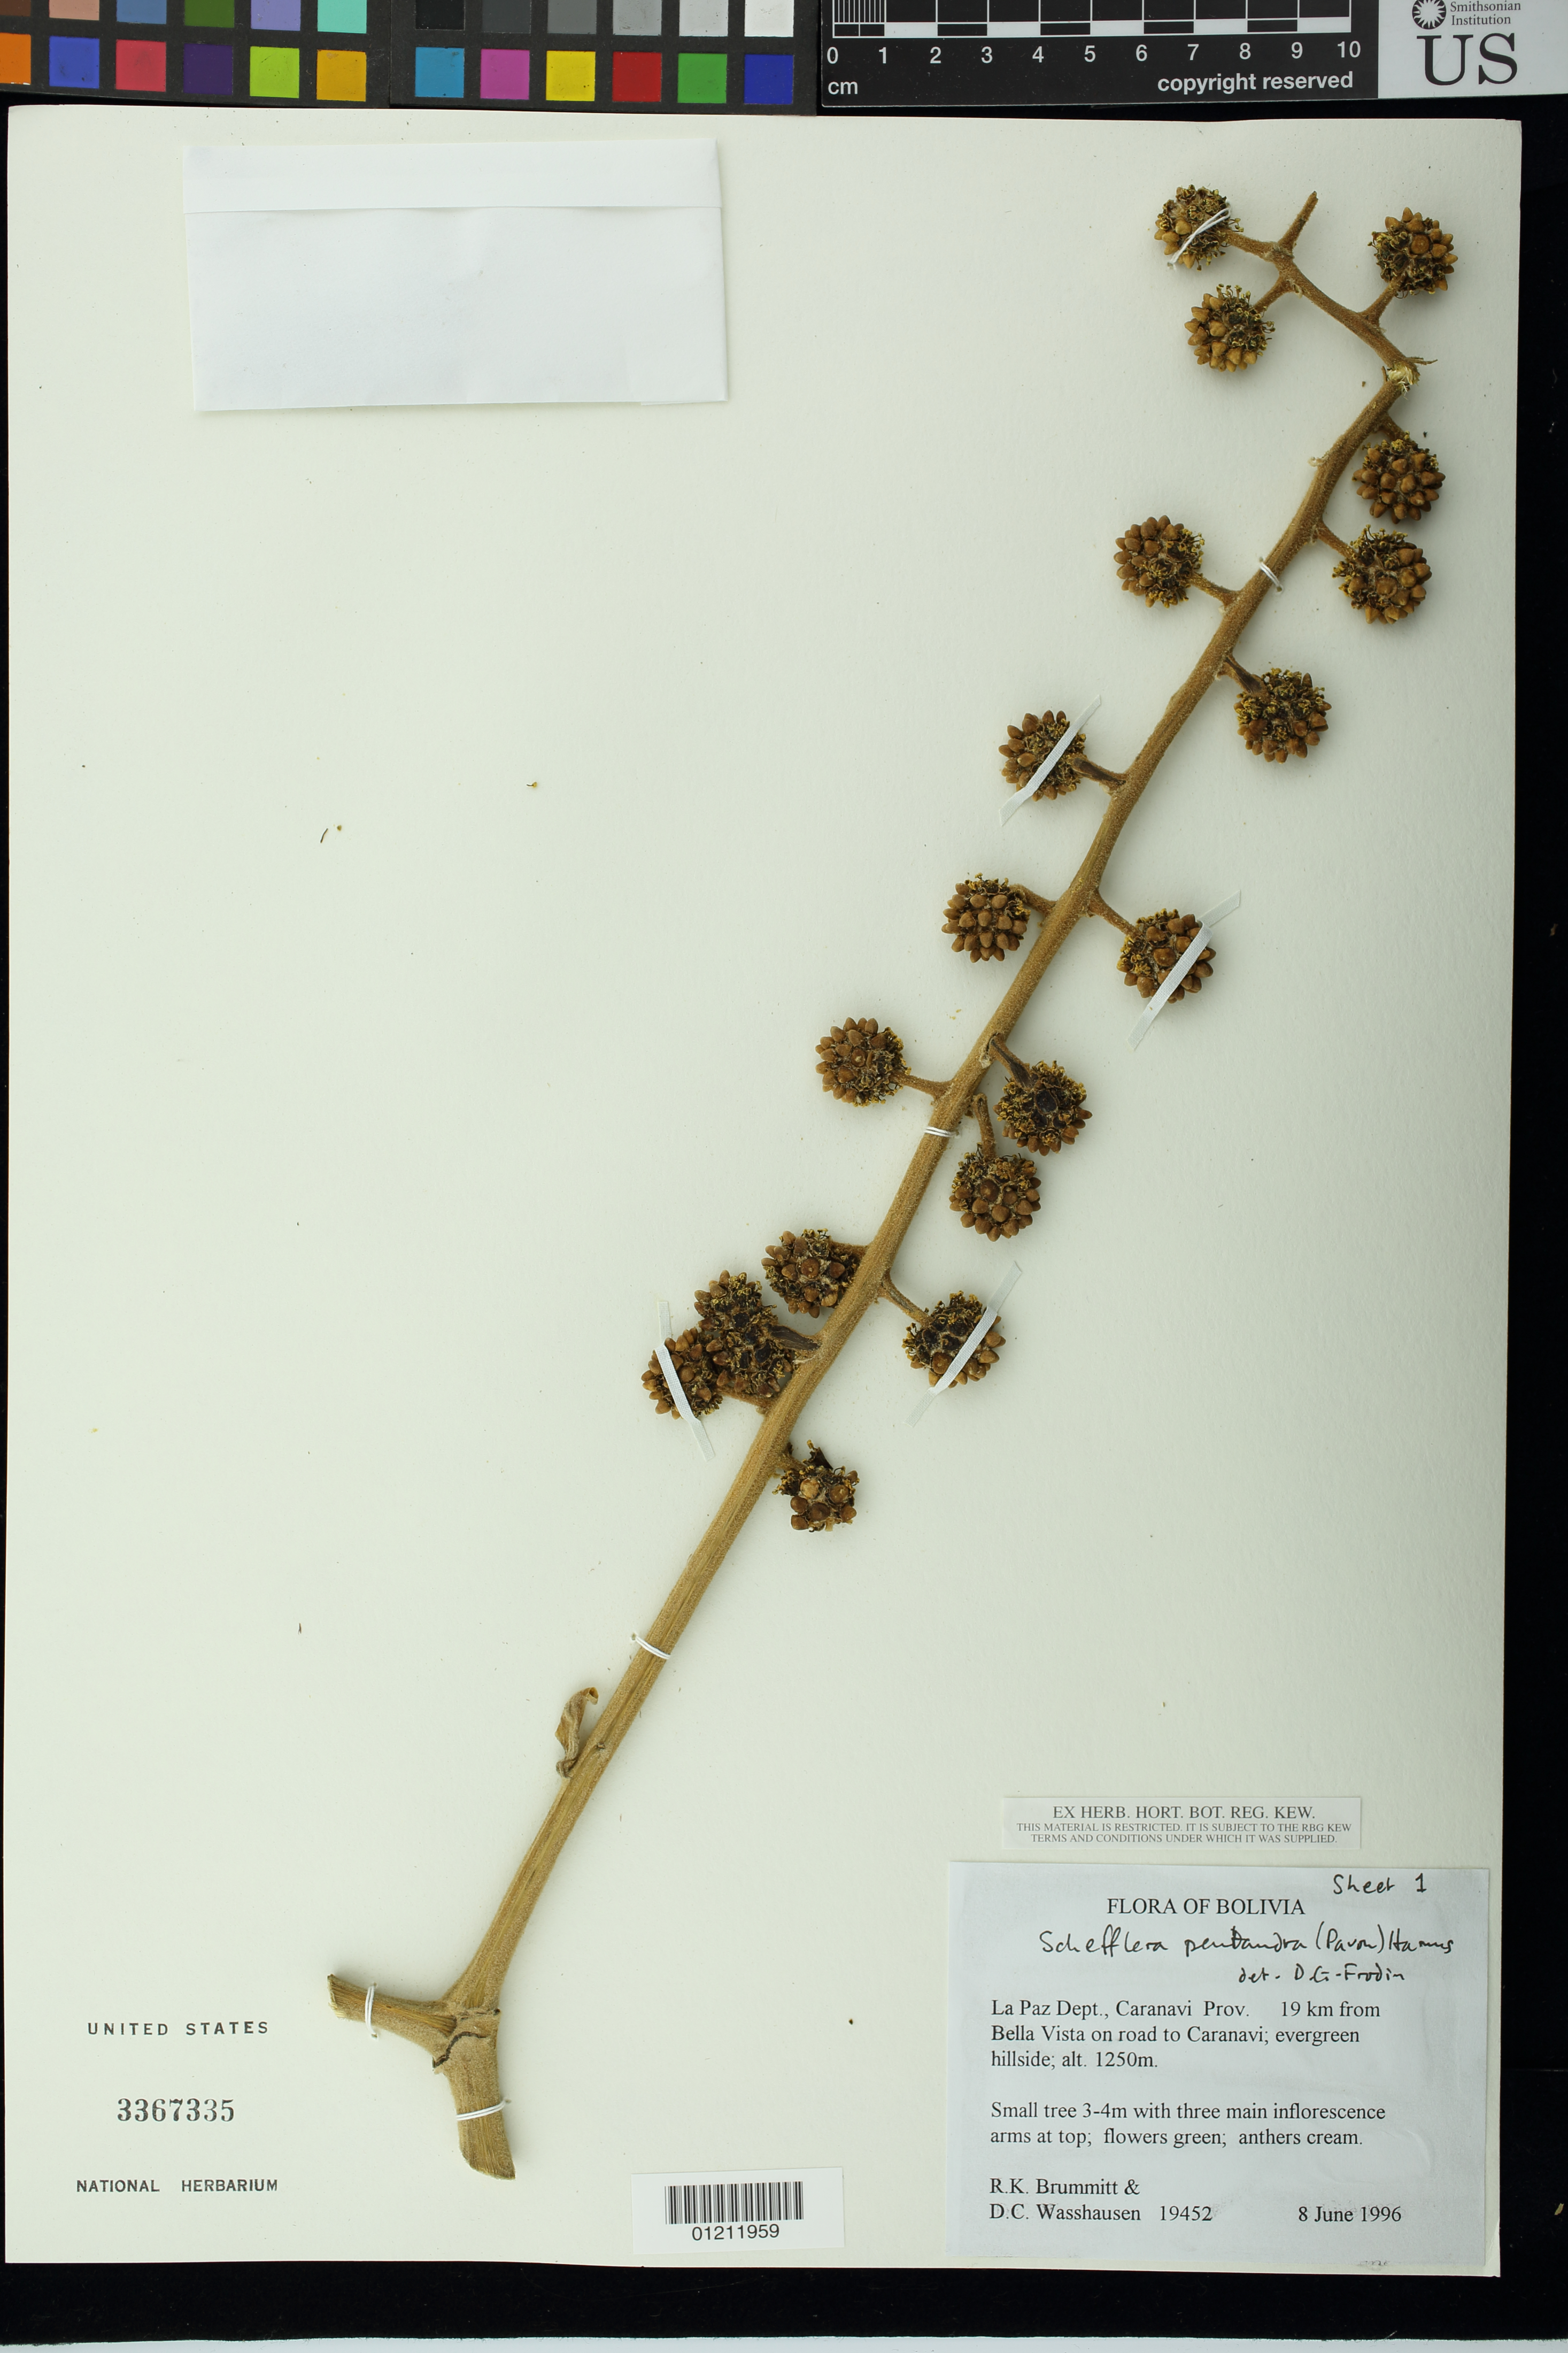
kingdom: Plantae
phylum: Tracheophyta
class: Magnoliopsida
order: Apiales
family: Araliaceae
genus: Schefflera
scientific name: Schefflera pentandra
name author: (Ruiz & Pav.) Harms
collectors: R. K. Brummitt & D. C. Wasshausen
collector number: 19452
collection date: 1996-06-08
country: Bolivia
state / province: La Paz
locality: Caranavi Prov. 19 km from Bella Vista on road to Caranavi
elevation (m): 1250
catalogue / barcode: US 3367335